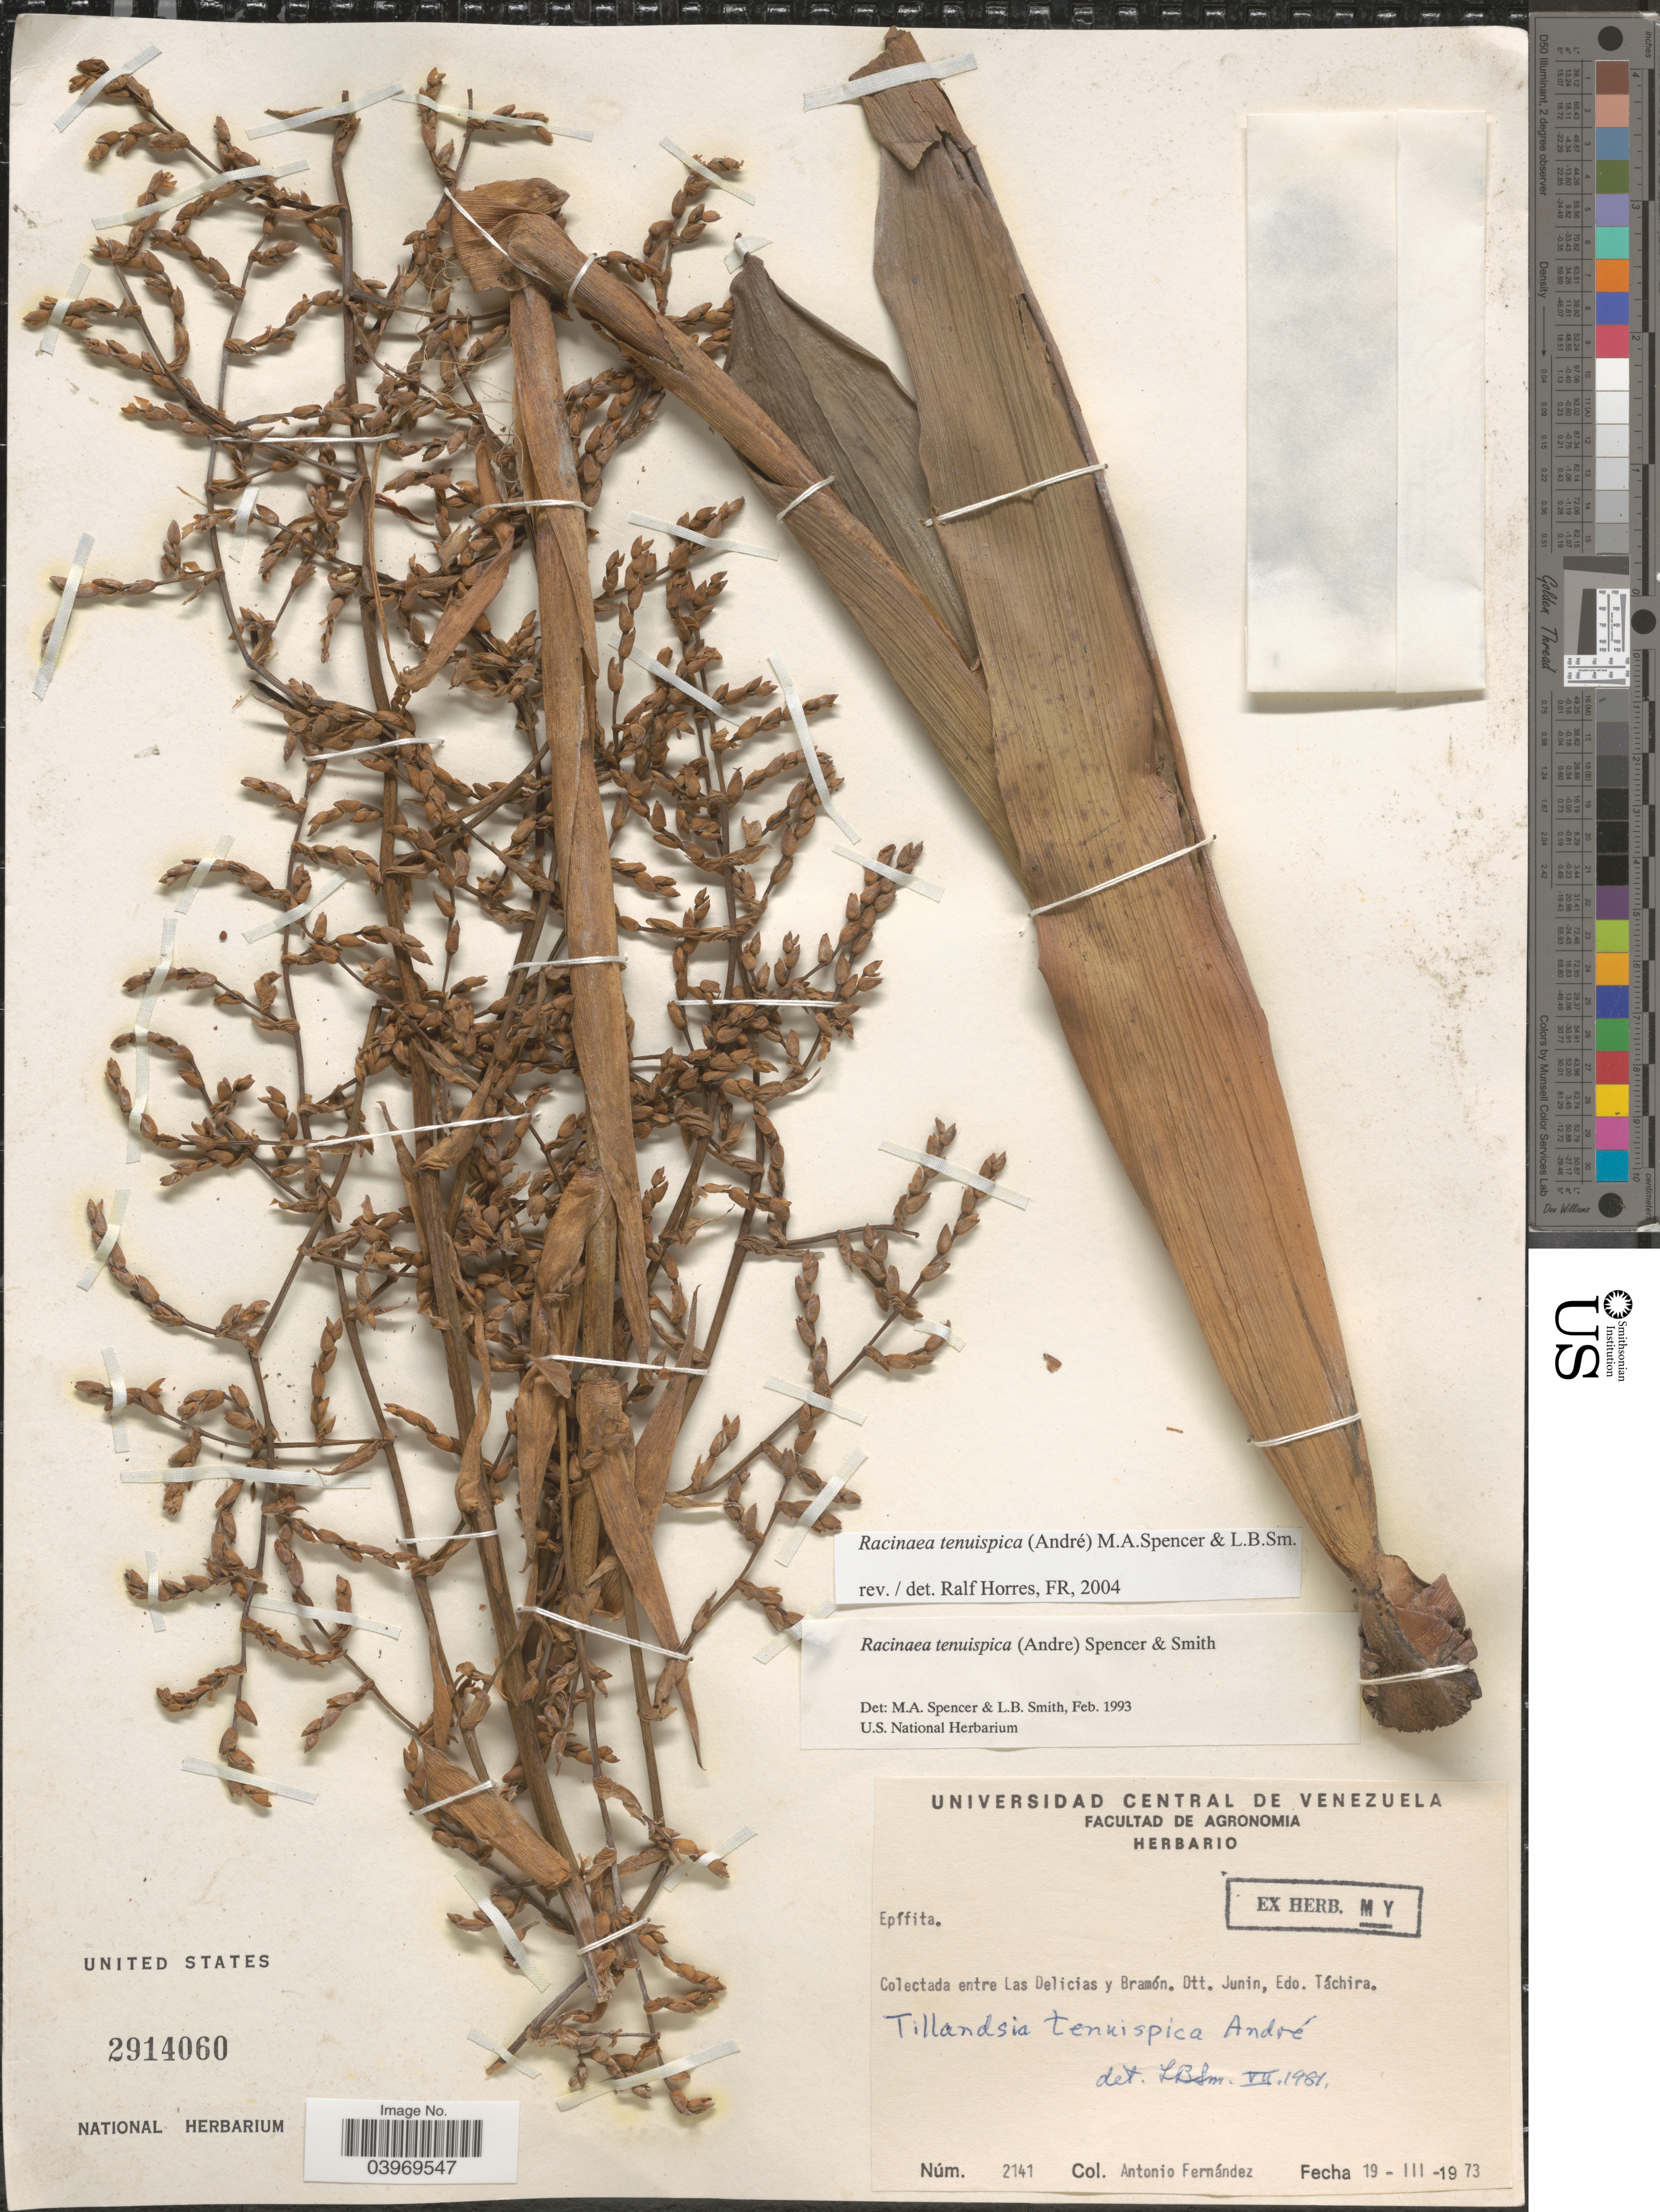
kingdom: Plantae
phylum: Tracheophyta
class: Liliopsida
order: Poales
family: Bromeliaceae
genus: Racinaea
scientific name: Racinaea tenuispica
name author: (André) M.A. Spencer & L.B. Sm.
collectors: A. Fernández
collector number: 2141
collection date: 1973-03-19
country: Venezuela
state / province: Tachira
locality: Entre Las Delicias y Bramón. Dtto. Junin, Edo. Táchira.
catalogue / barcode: US 2914060